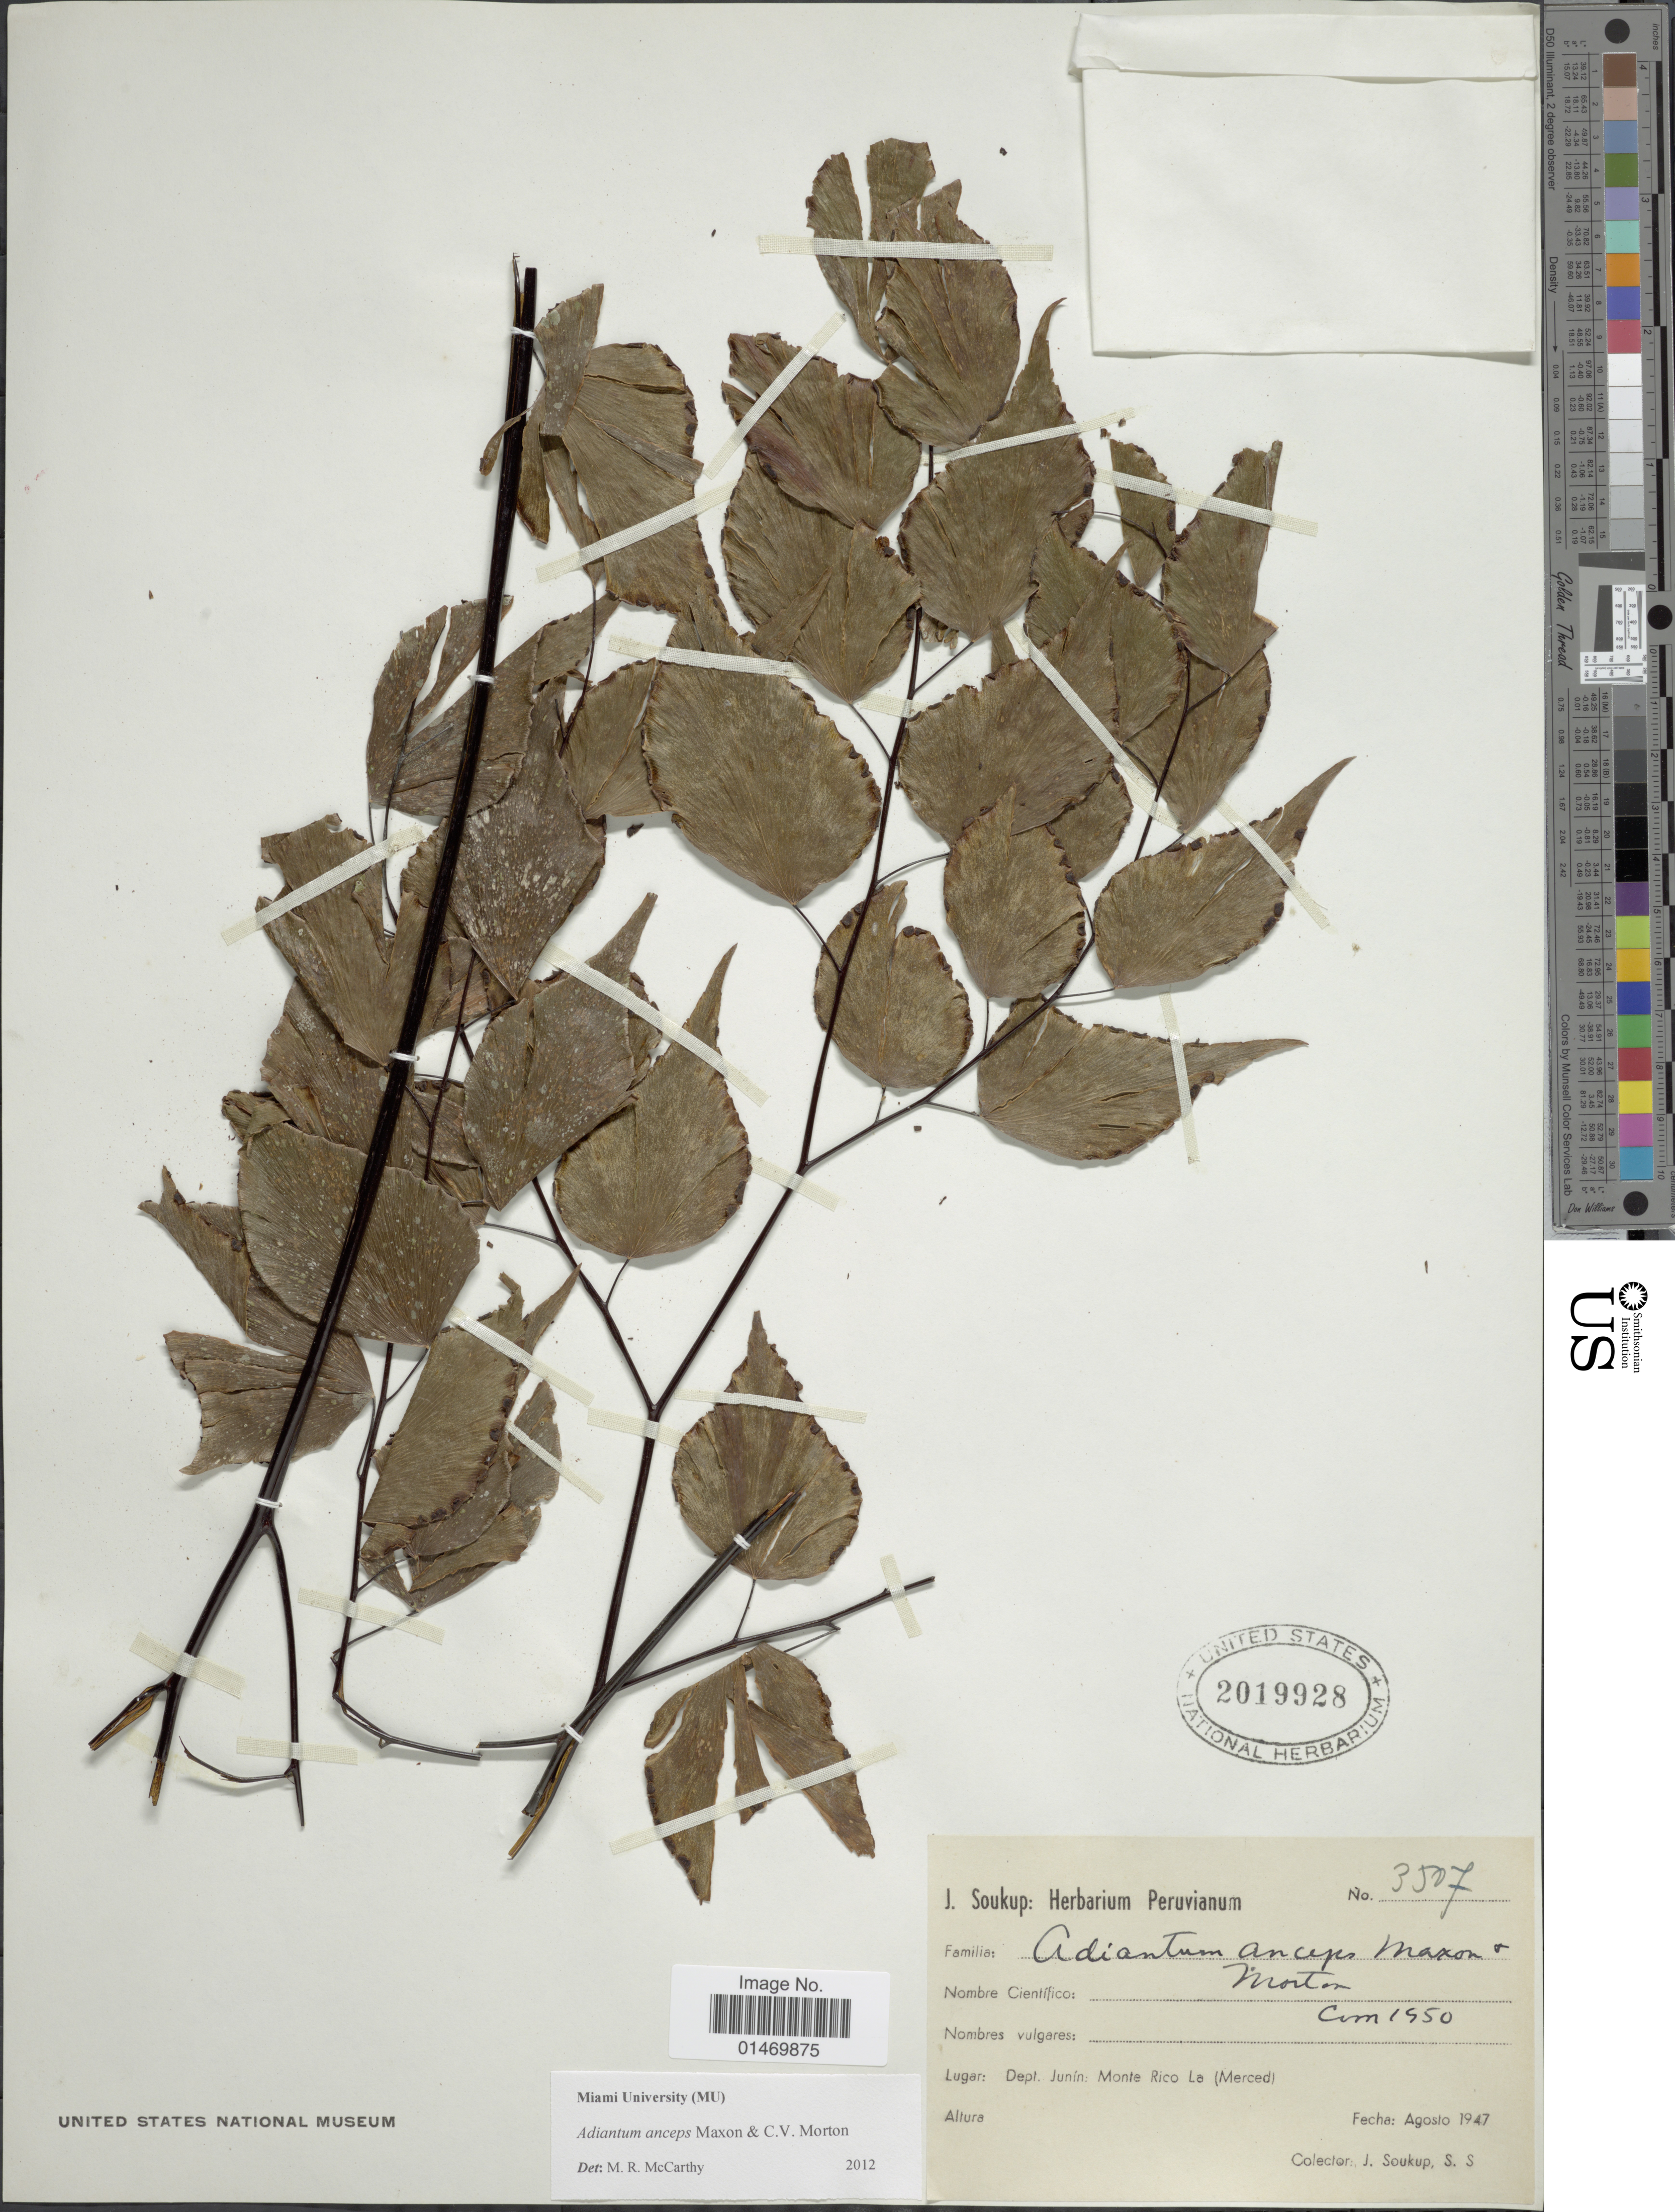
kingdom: Plantae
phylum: Tracheophyta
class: Polypodiopsida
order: Polypodiales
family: Pteridaceae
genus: Adiantum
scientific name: Adiantum anceps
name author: Maxon & C.V. Morton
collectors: J. Soukup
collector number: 3507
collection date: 1947-08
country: Peru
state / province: Junín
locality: Peru, Monte Rico La (Merced).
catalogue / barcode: US 2019928